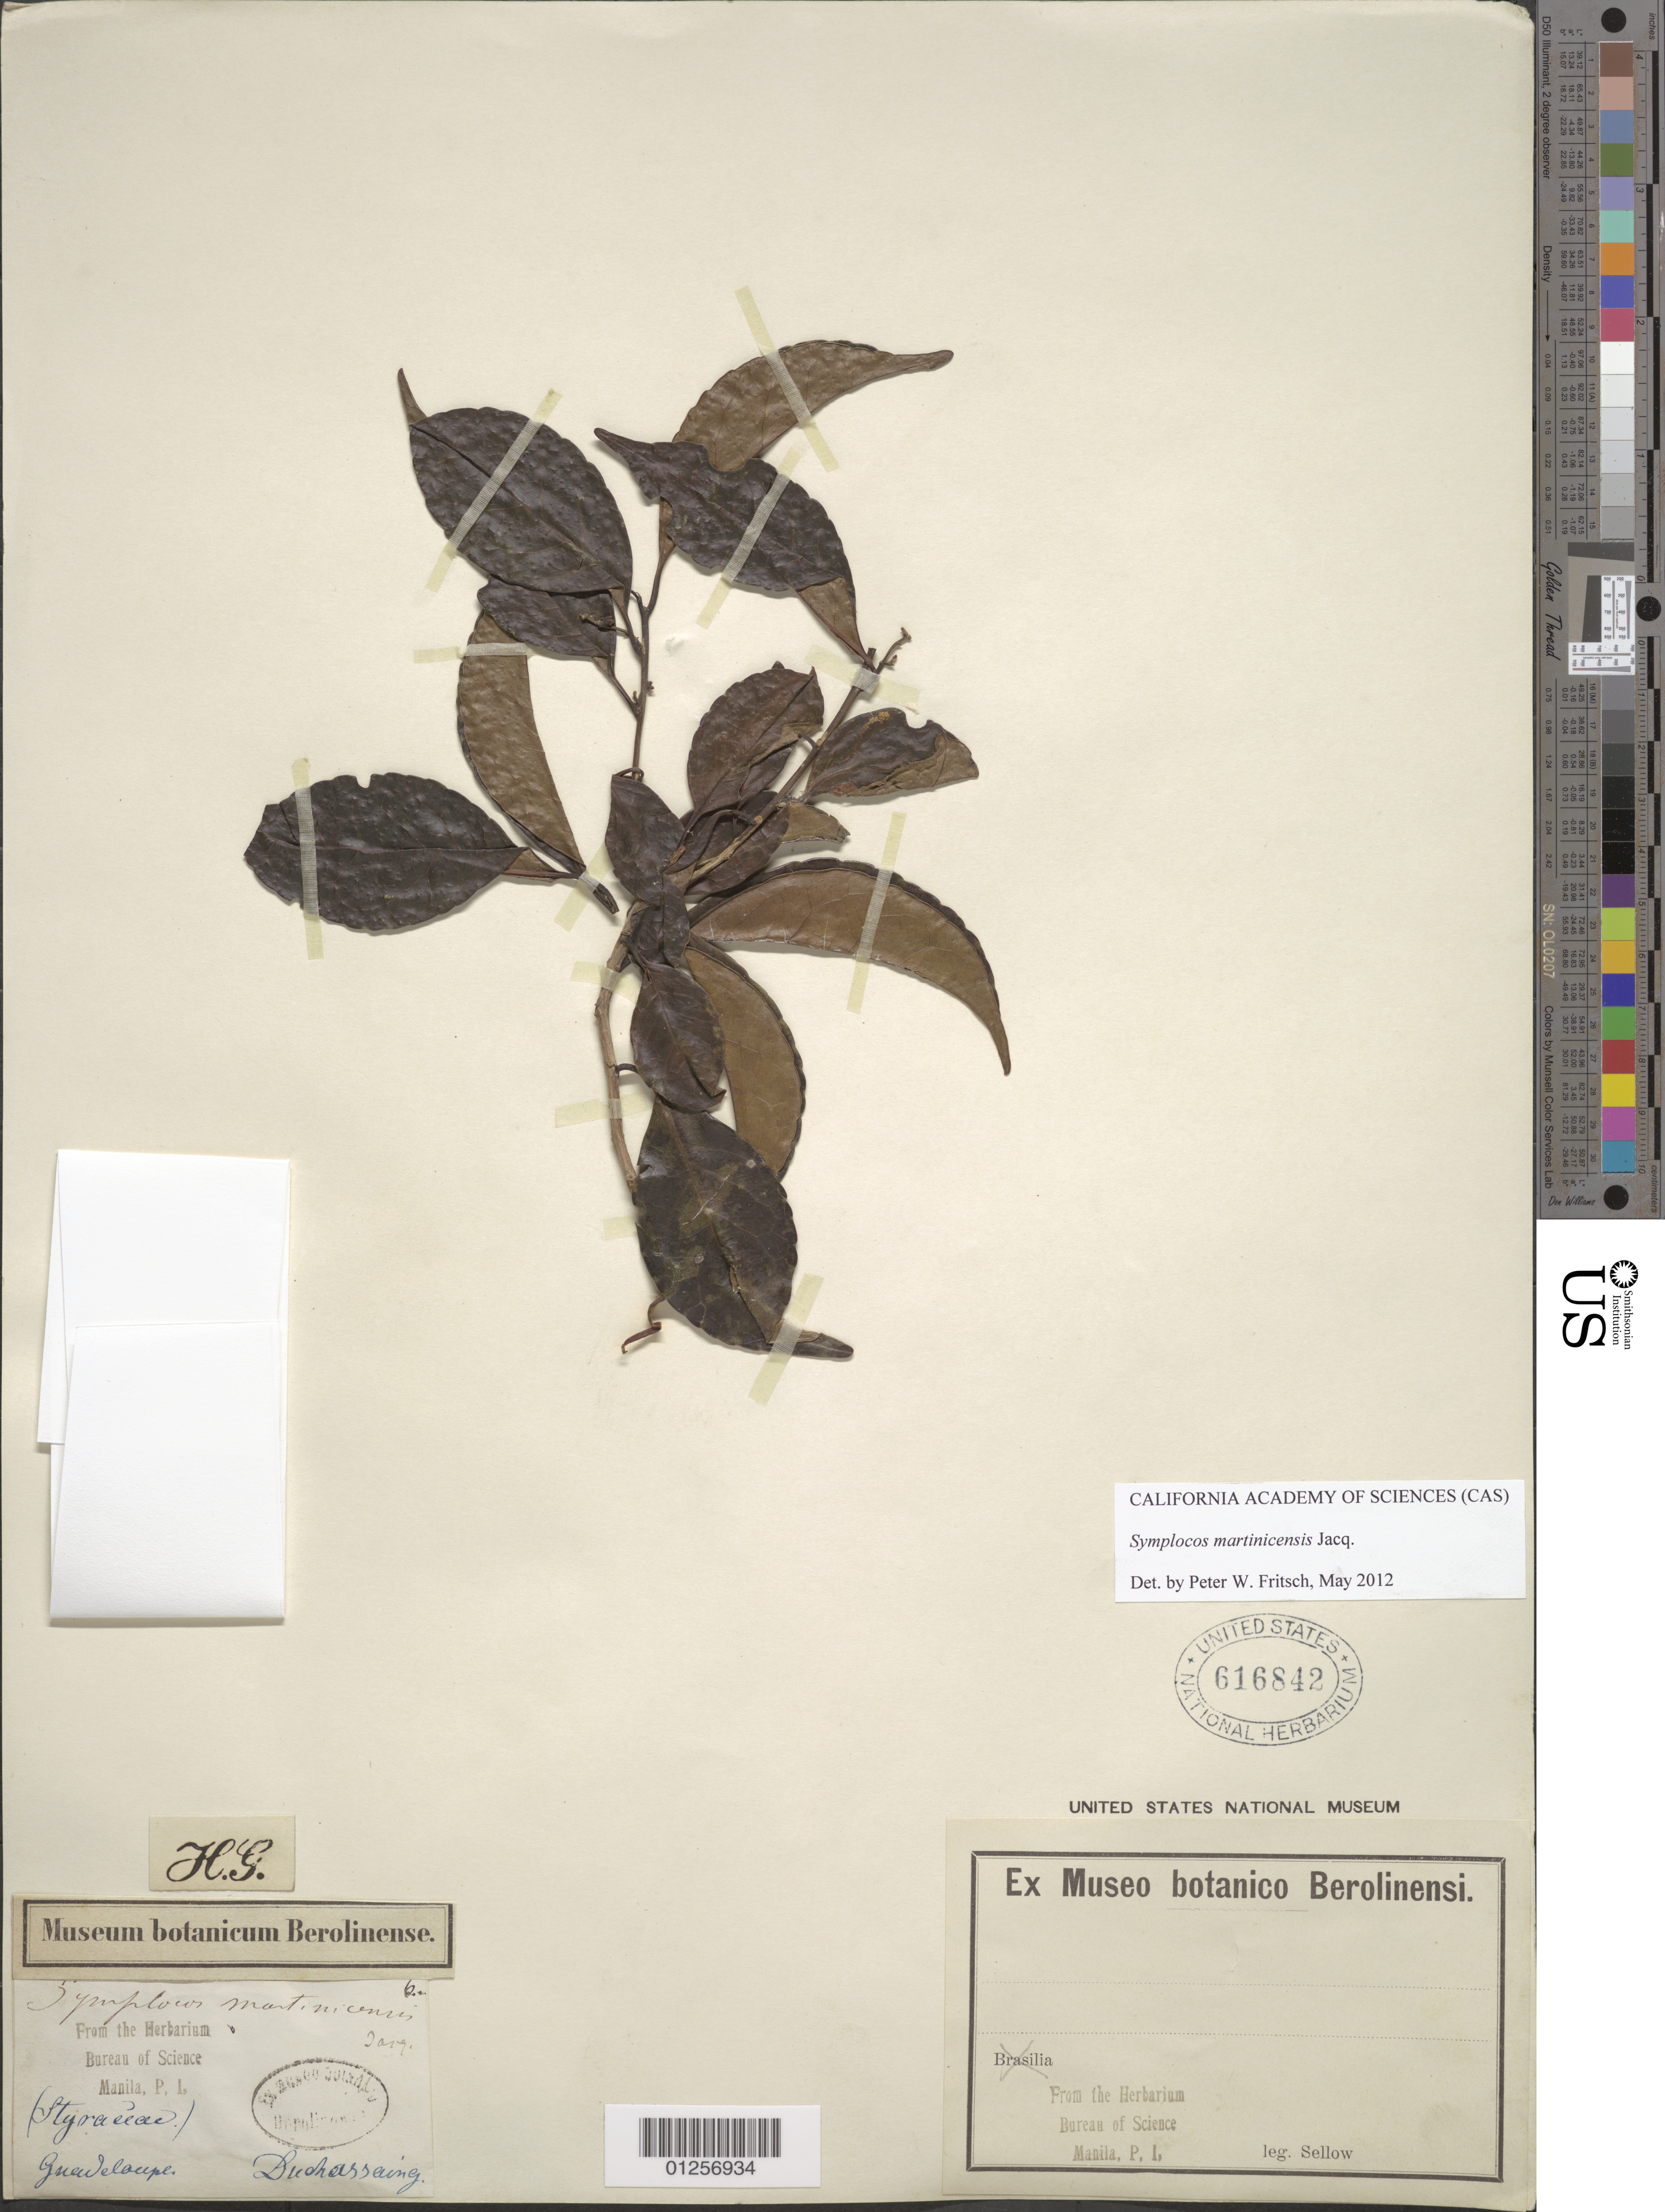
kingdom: Plantae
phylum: Tracheophyta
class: Magnoliopsida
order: Ericales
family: Symplocaceae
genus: Symplocos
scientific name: Symplocos martinicensis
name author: Jacq.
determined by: Fritsch, Peter W.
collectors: -. Duchassaing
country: Guadeloupe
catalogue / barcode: US 616842